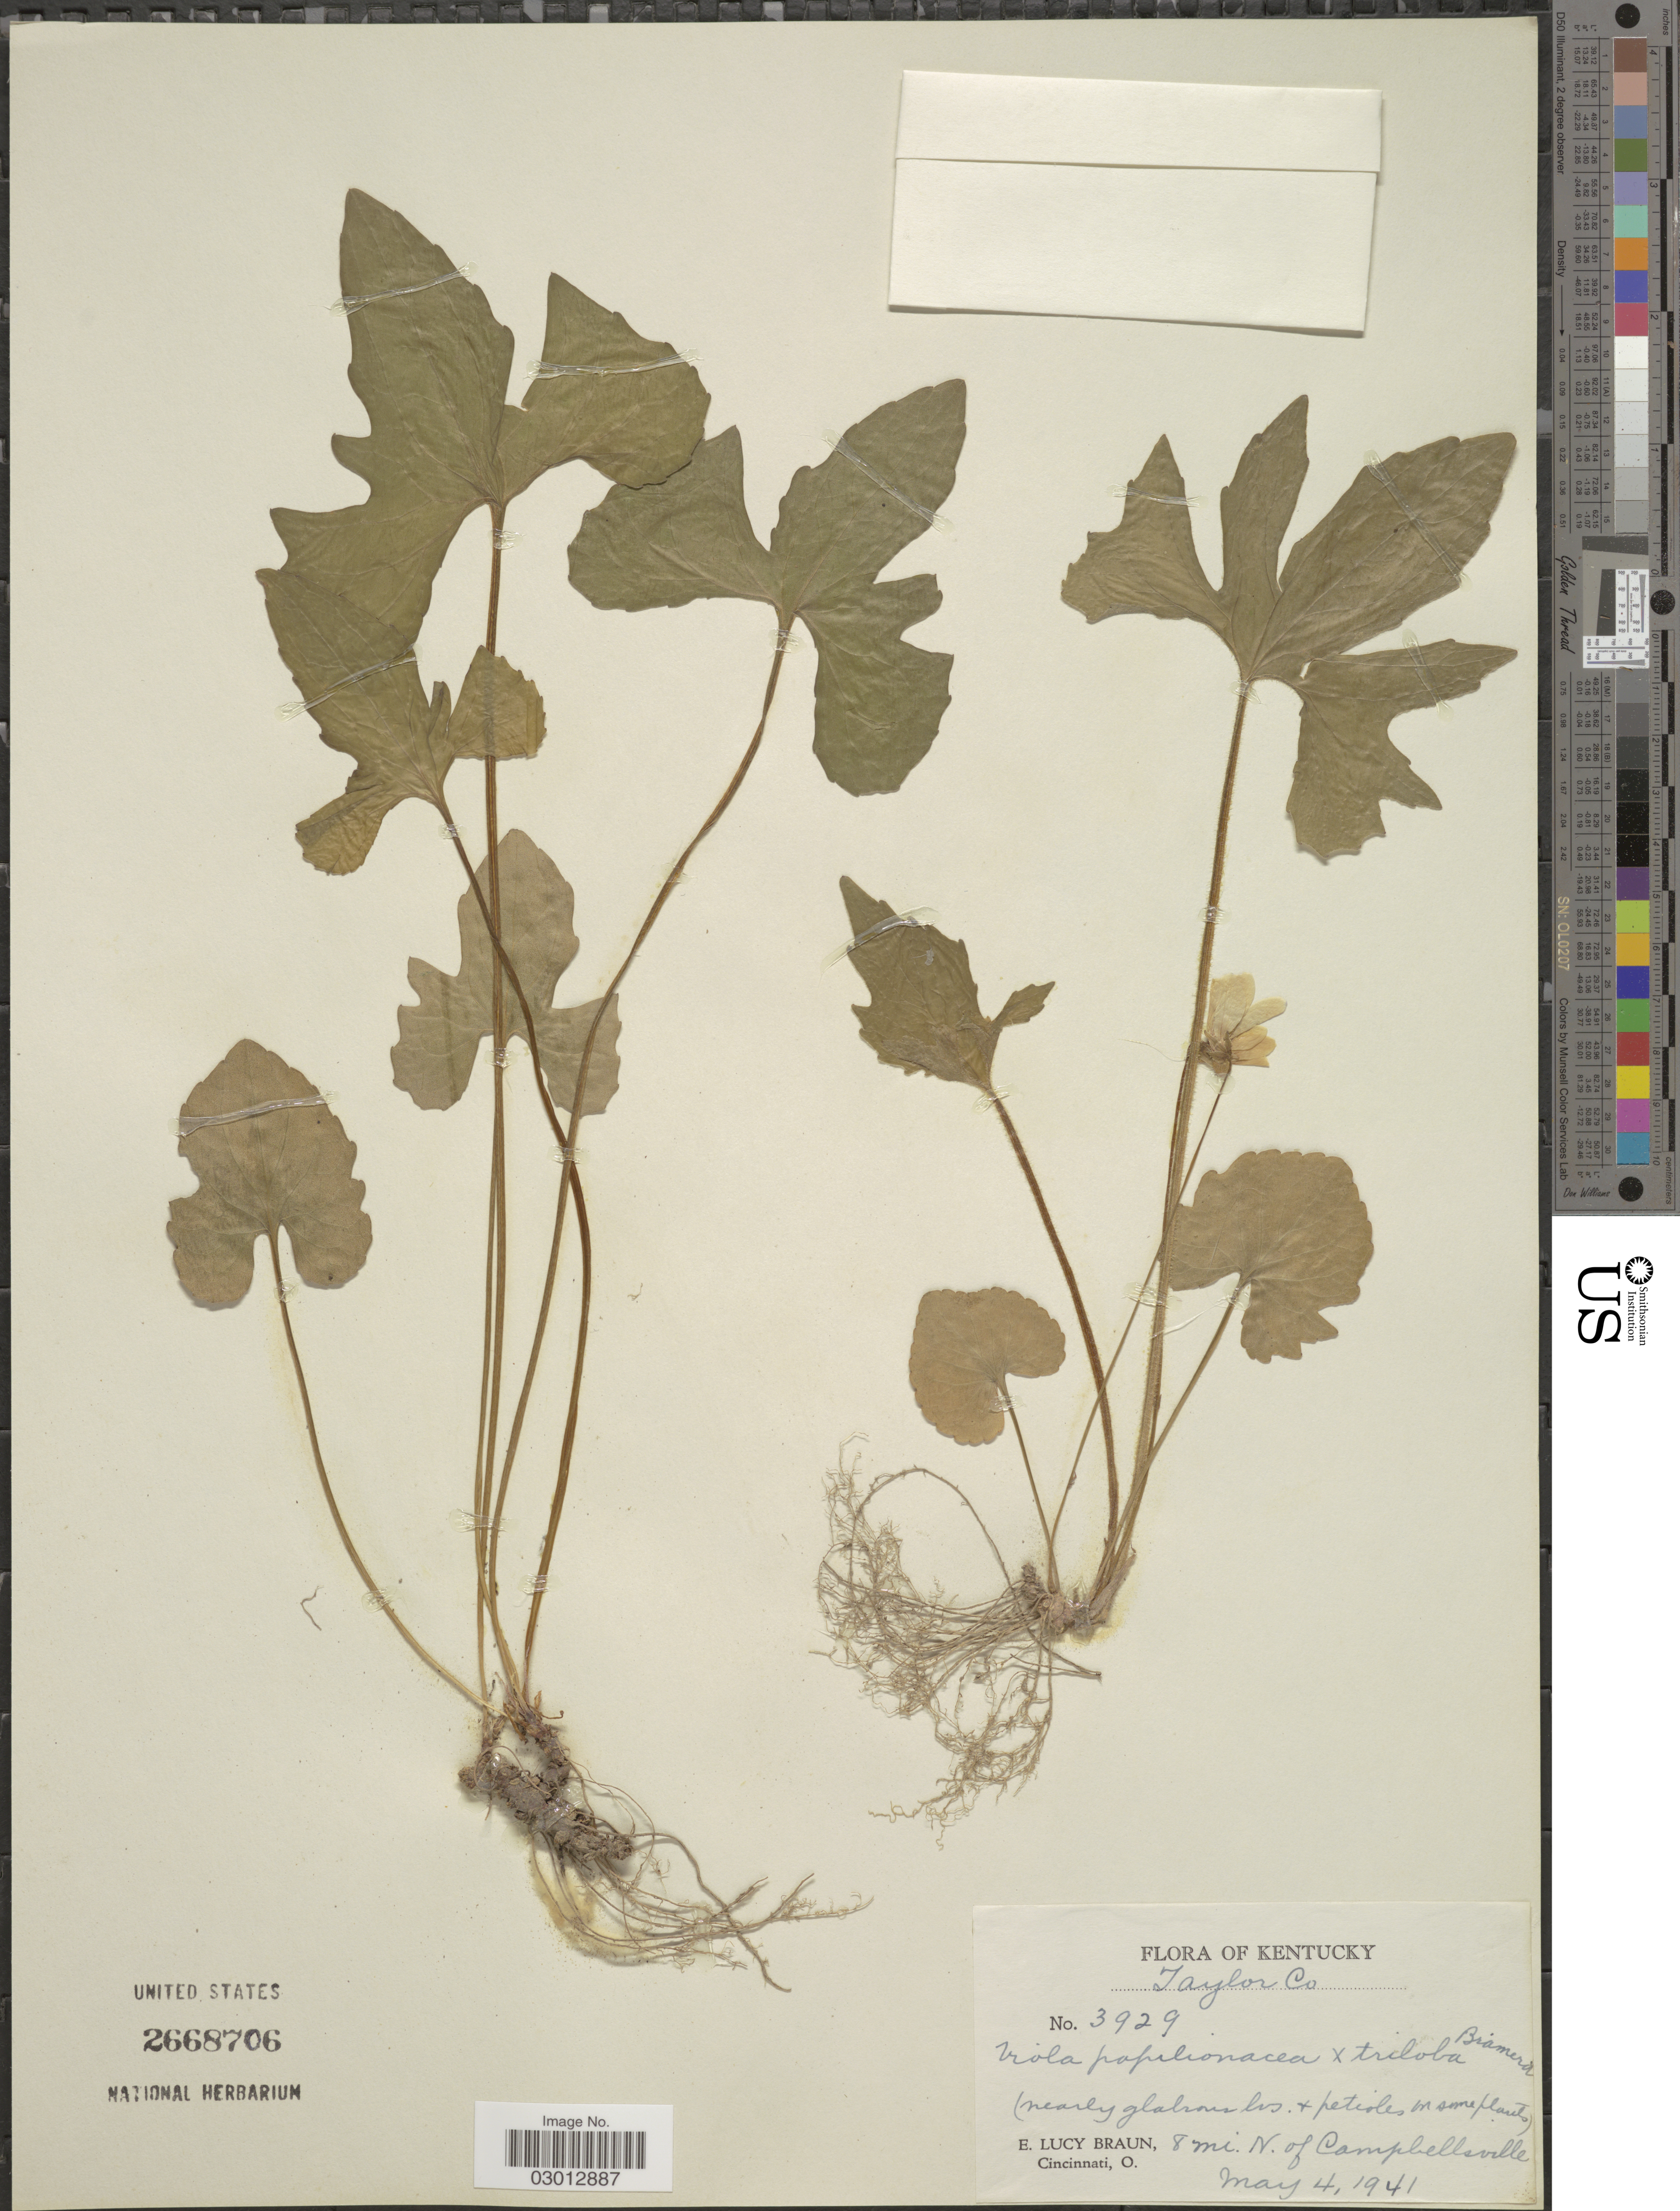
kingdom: Plantae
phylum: Tracheophyta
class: Magnoliopsida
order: Malpighiales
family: Violaceae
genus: Viola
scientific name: Viola papilionacea x V. triloba Schwein.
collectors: E. L. Braun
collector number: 3929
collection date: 1941-05-04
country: United States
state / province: Kentucky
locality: Taylor Co. 8 mi. N. of Campbellsville.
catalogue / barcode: US 2668706